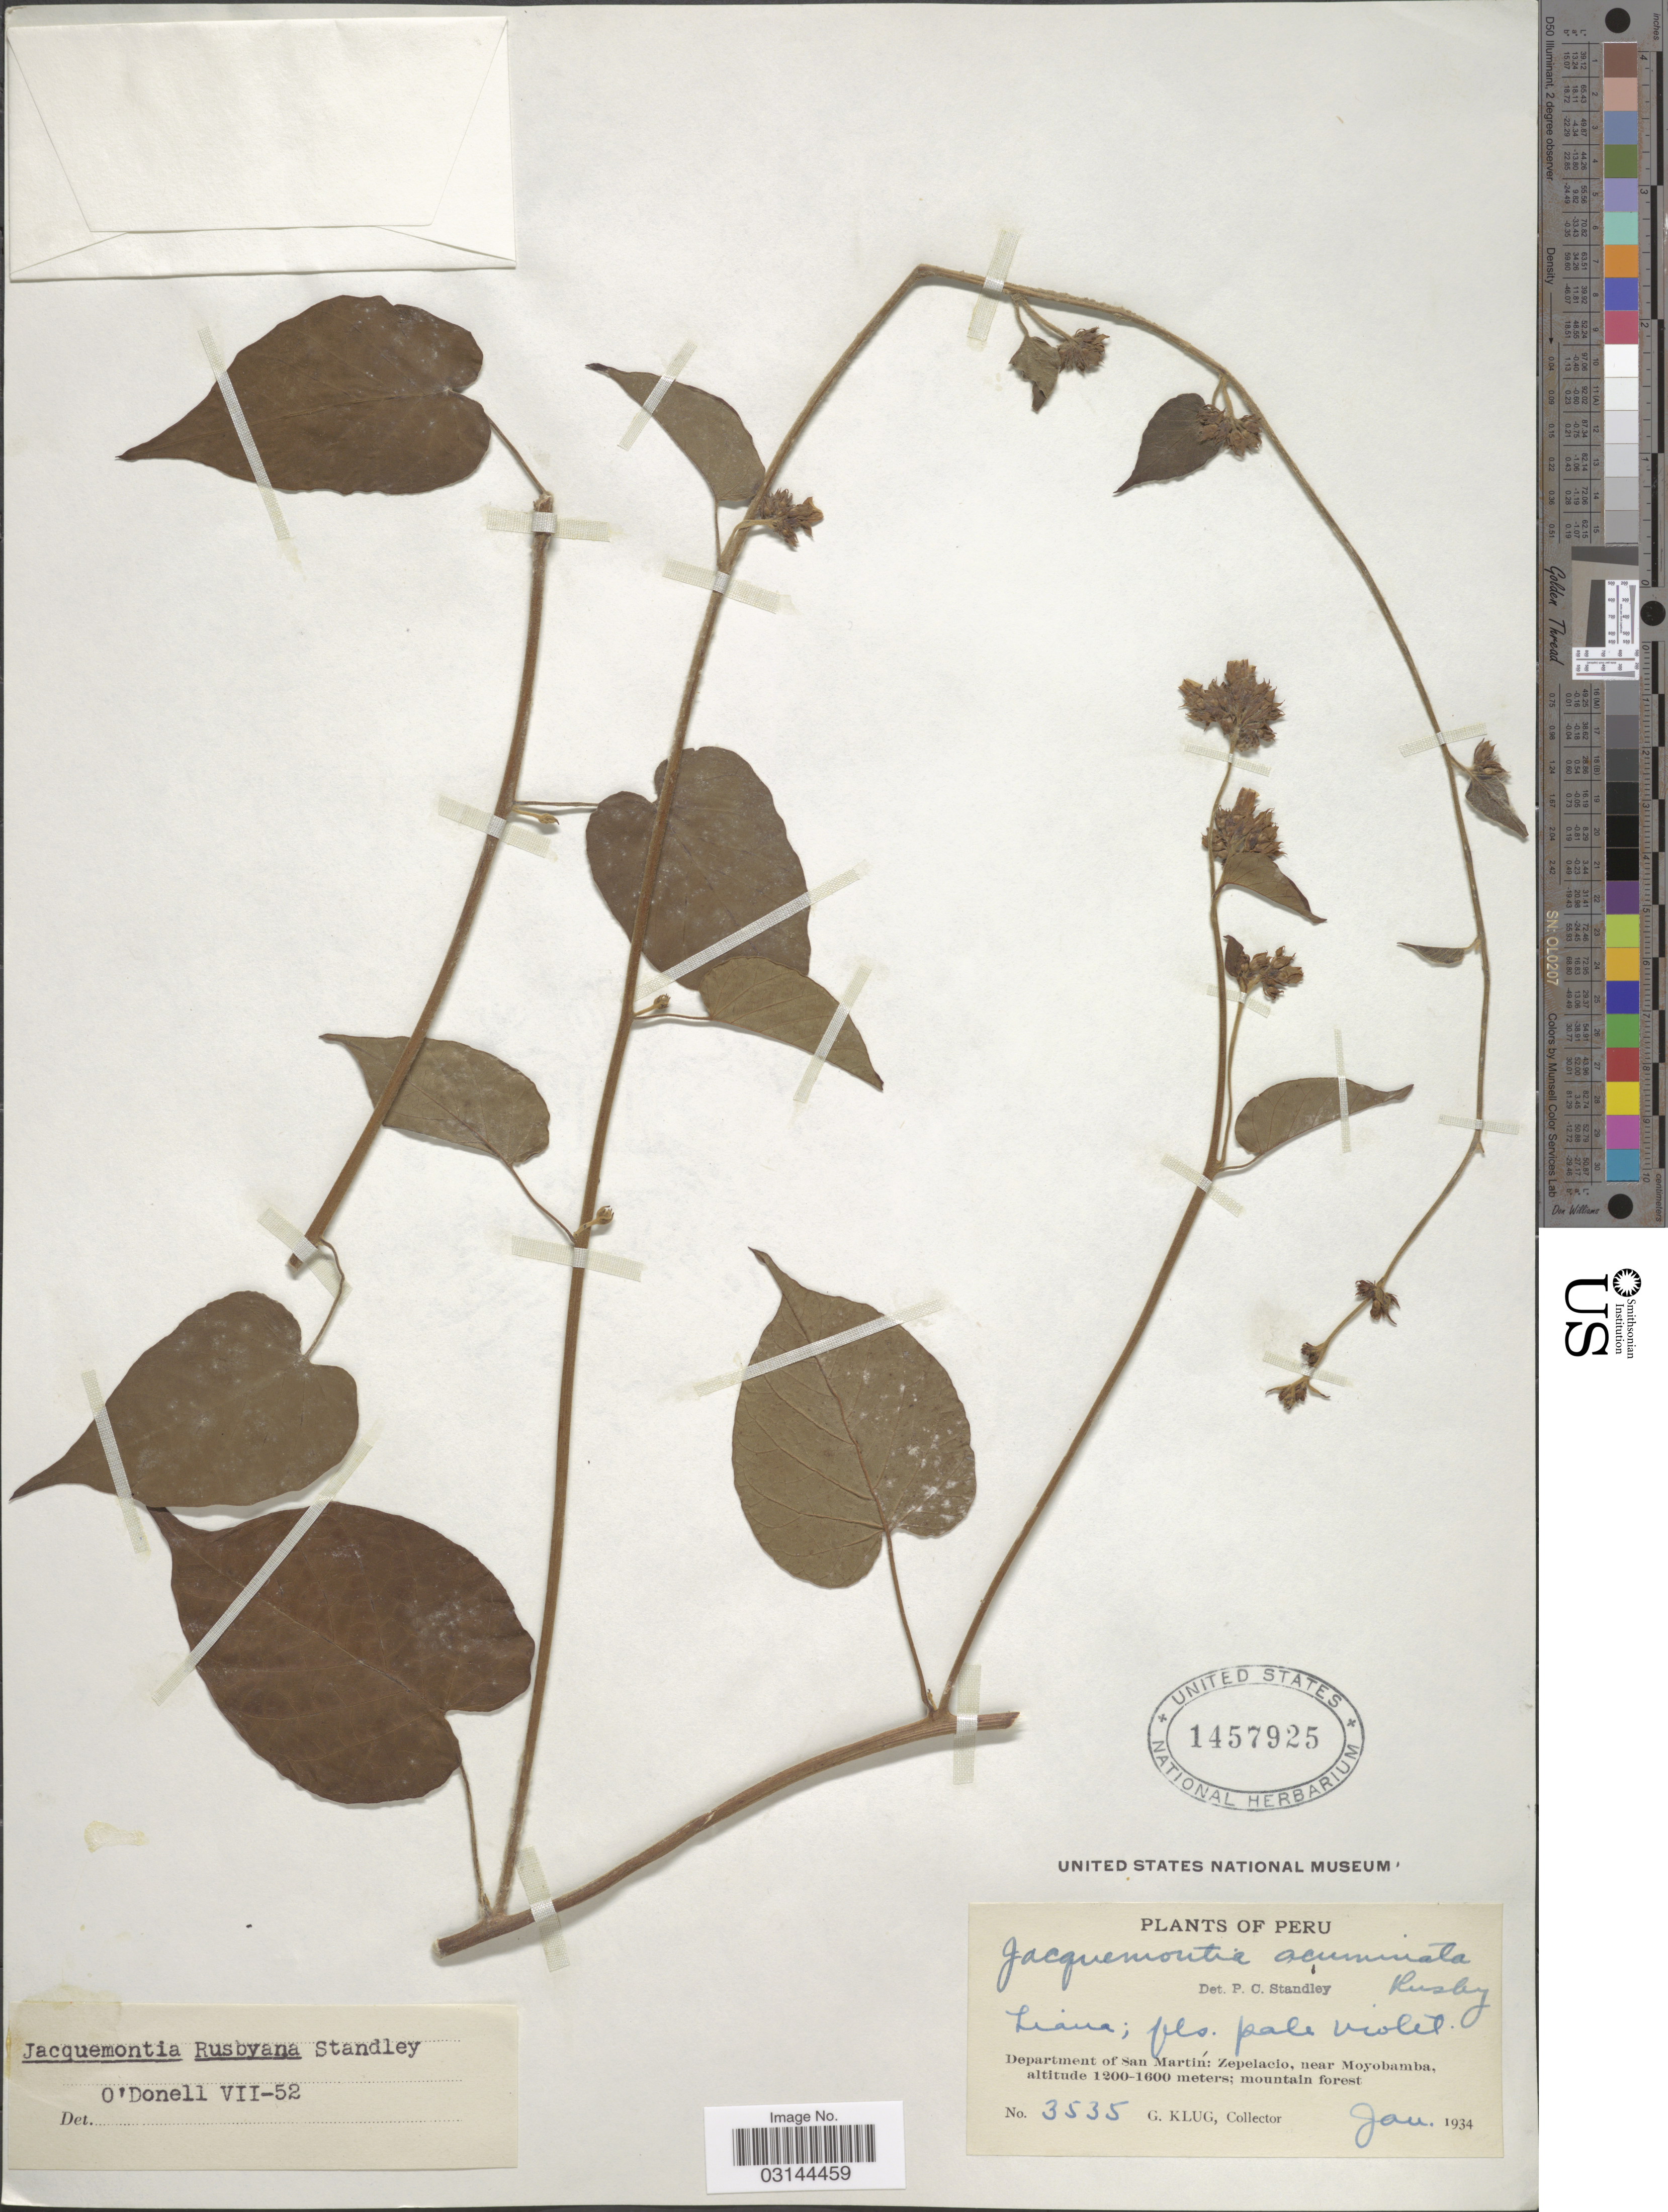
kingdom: Plantae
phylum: Tracheophyta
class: Magnoliopsida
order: Solanales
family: Convolvulaceae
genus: Jacquemontia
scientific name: Jacquemontia rusbyana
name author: Standl.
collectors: G. Klug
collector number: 3535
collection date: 1934-01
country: Peru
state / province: San Martín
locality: Department of San Martín: Zepelacio, near Moyobamba.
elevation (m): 1200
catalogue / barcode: US 1457925